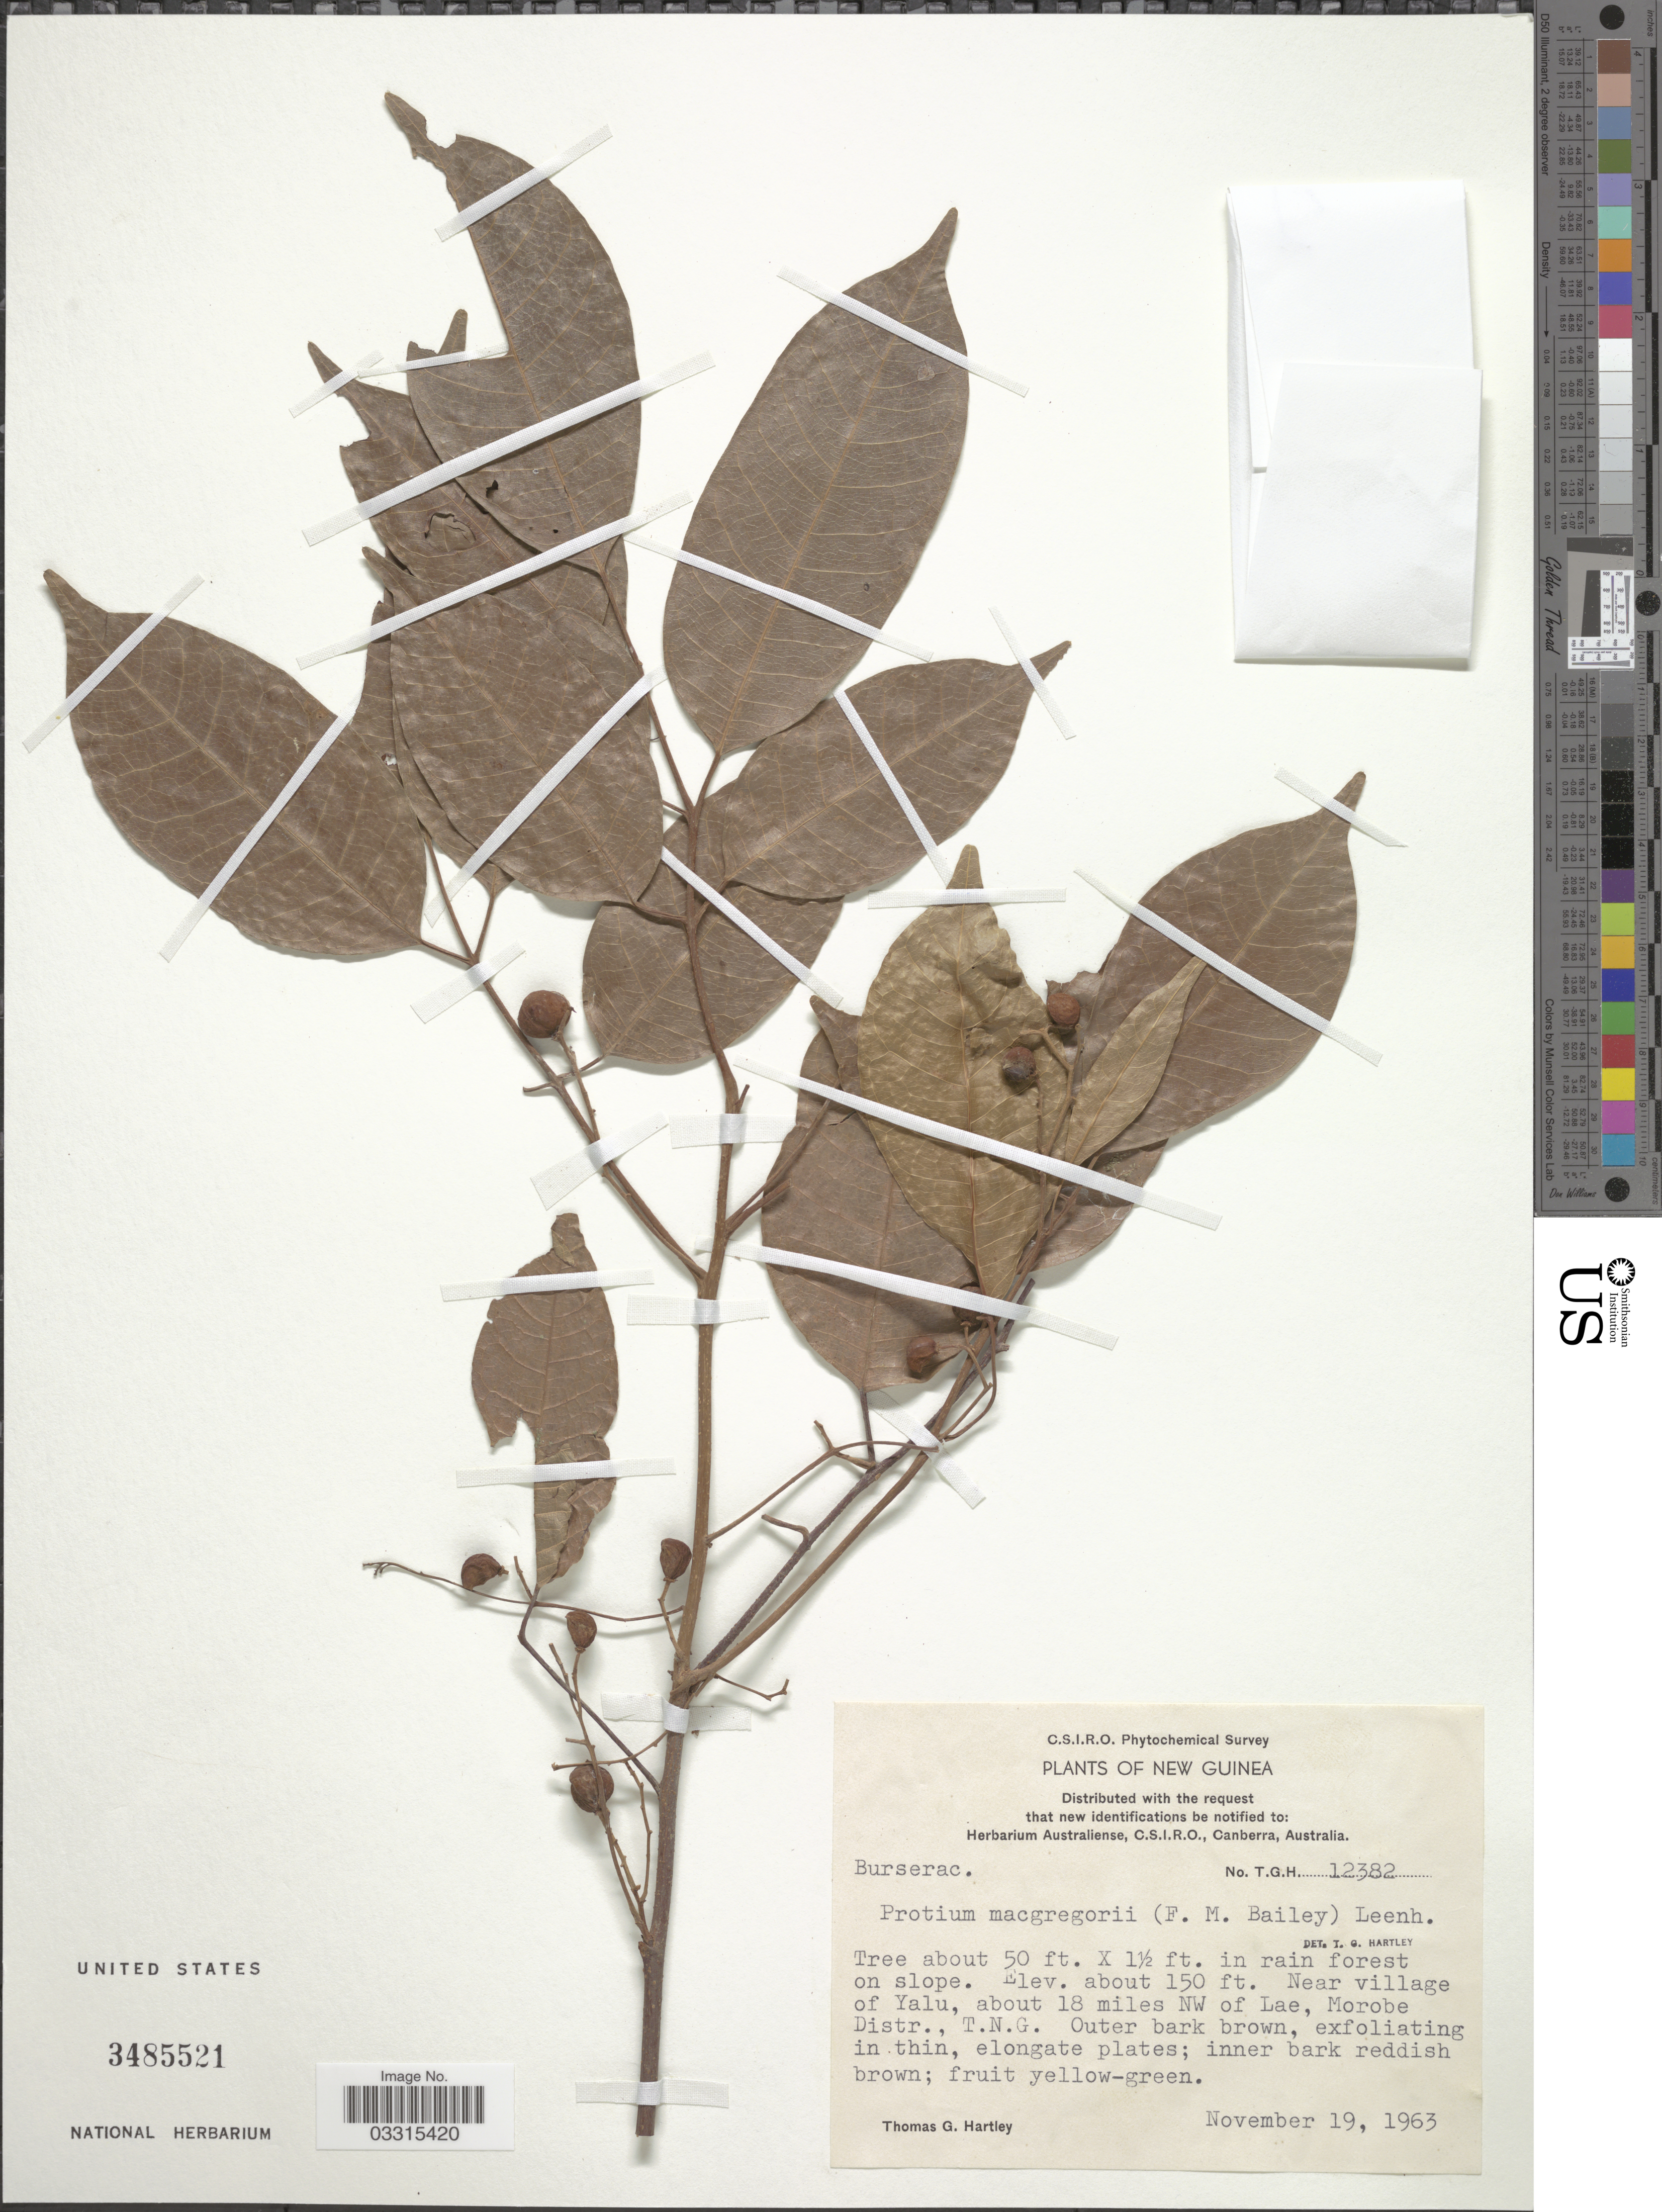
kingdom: Plantae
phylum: Tracheophyta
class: Magnoliopsida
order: Sapindales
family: Burseraceae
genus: Protium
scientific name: Protium macgregorii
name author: (F.M. Bailey) Leenh.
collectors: T. G. Hartley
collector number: T.G.H.12382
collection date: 1963-11-19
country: Papua New Guinea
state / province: Morobe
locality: New Guinea. Near village of Yalu, about 18 miles NW of Lae, Morobe Distr., T.N.G.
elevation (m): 46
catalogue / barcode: US 3485521